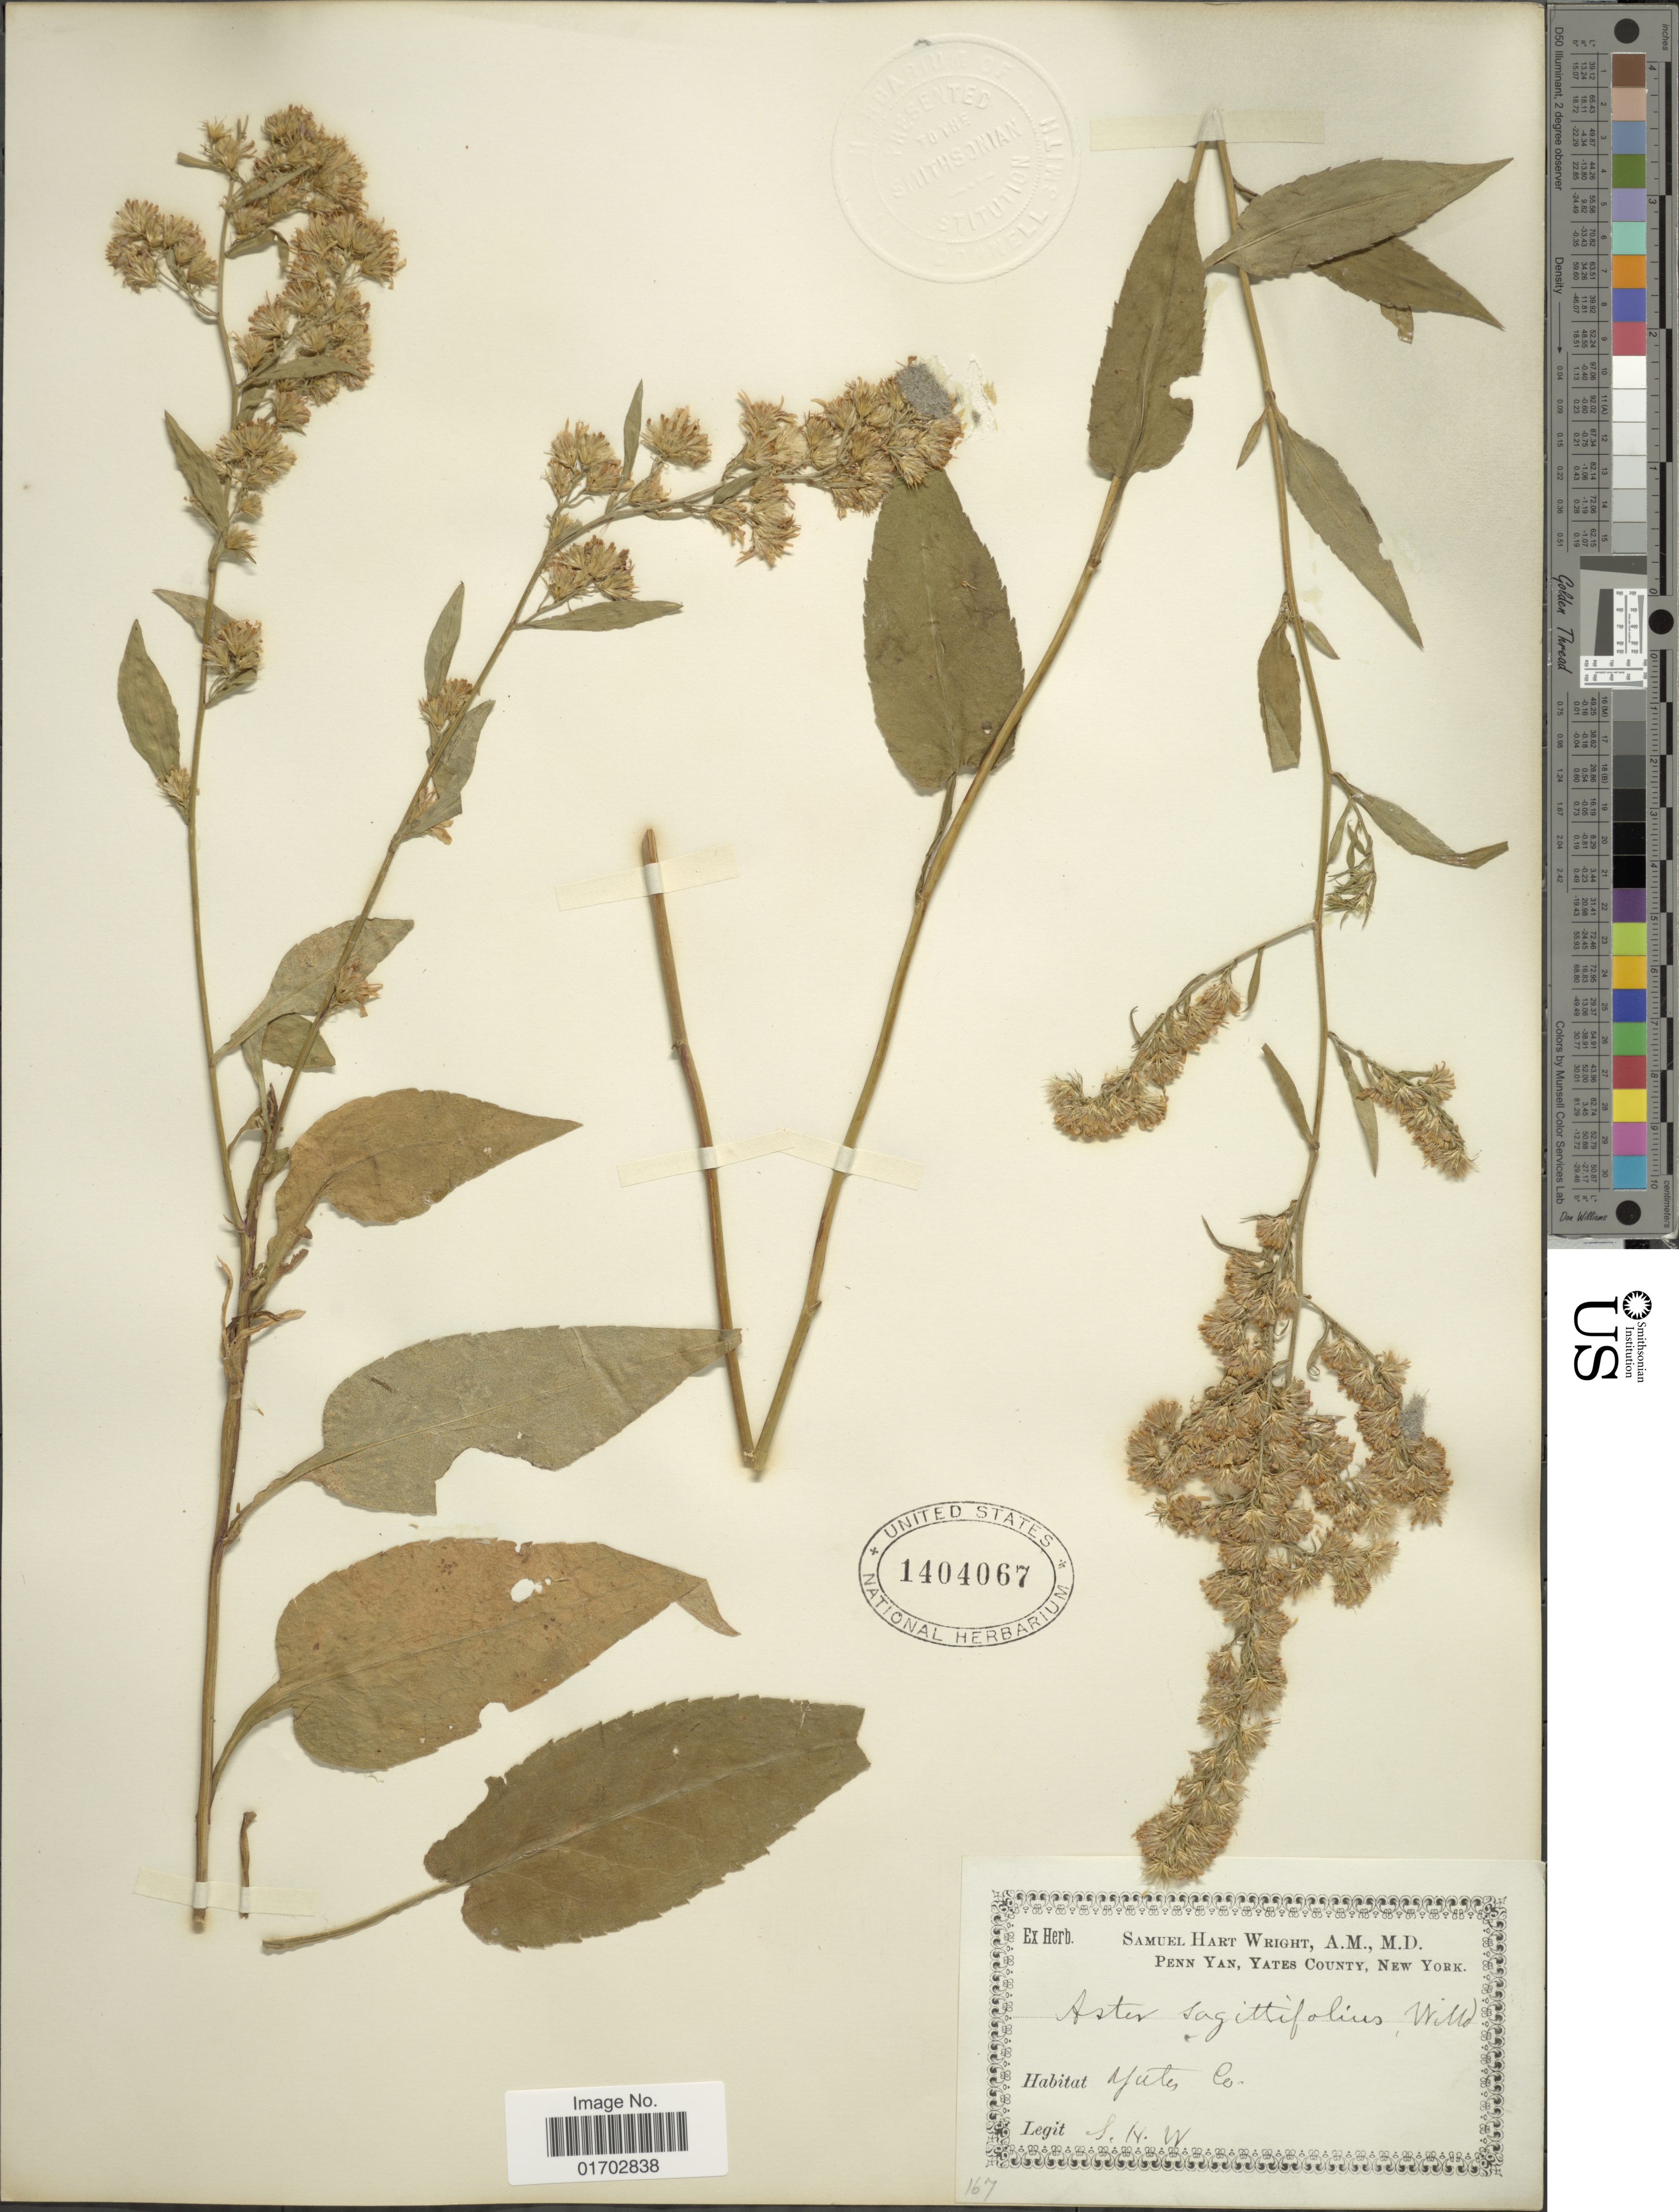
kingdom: Plantae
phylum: Tracheophyta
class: Magnoliopsida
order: Asterales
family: Asteraceae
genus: Symphyotrichum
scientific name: Symphyotrichum sagittifolium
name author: (Wedem. ex Willd.) G.L. Nesom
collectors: S. H. Wright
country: United States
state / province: New York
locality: Penn Yan, Yates County.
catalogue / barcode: US 1404067